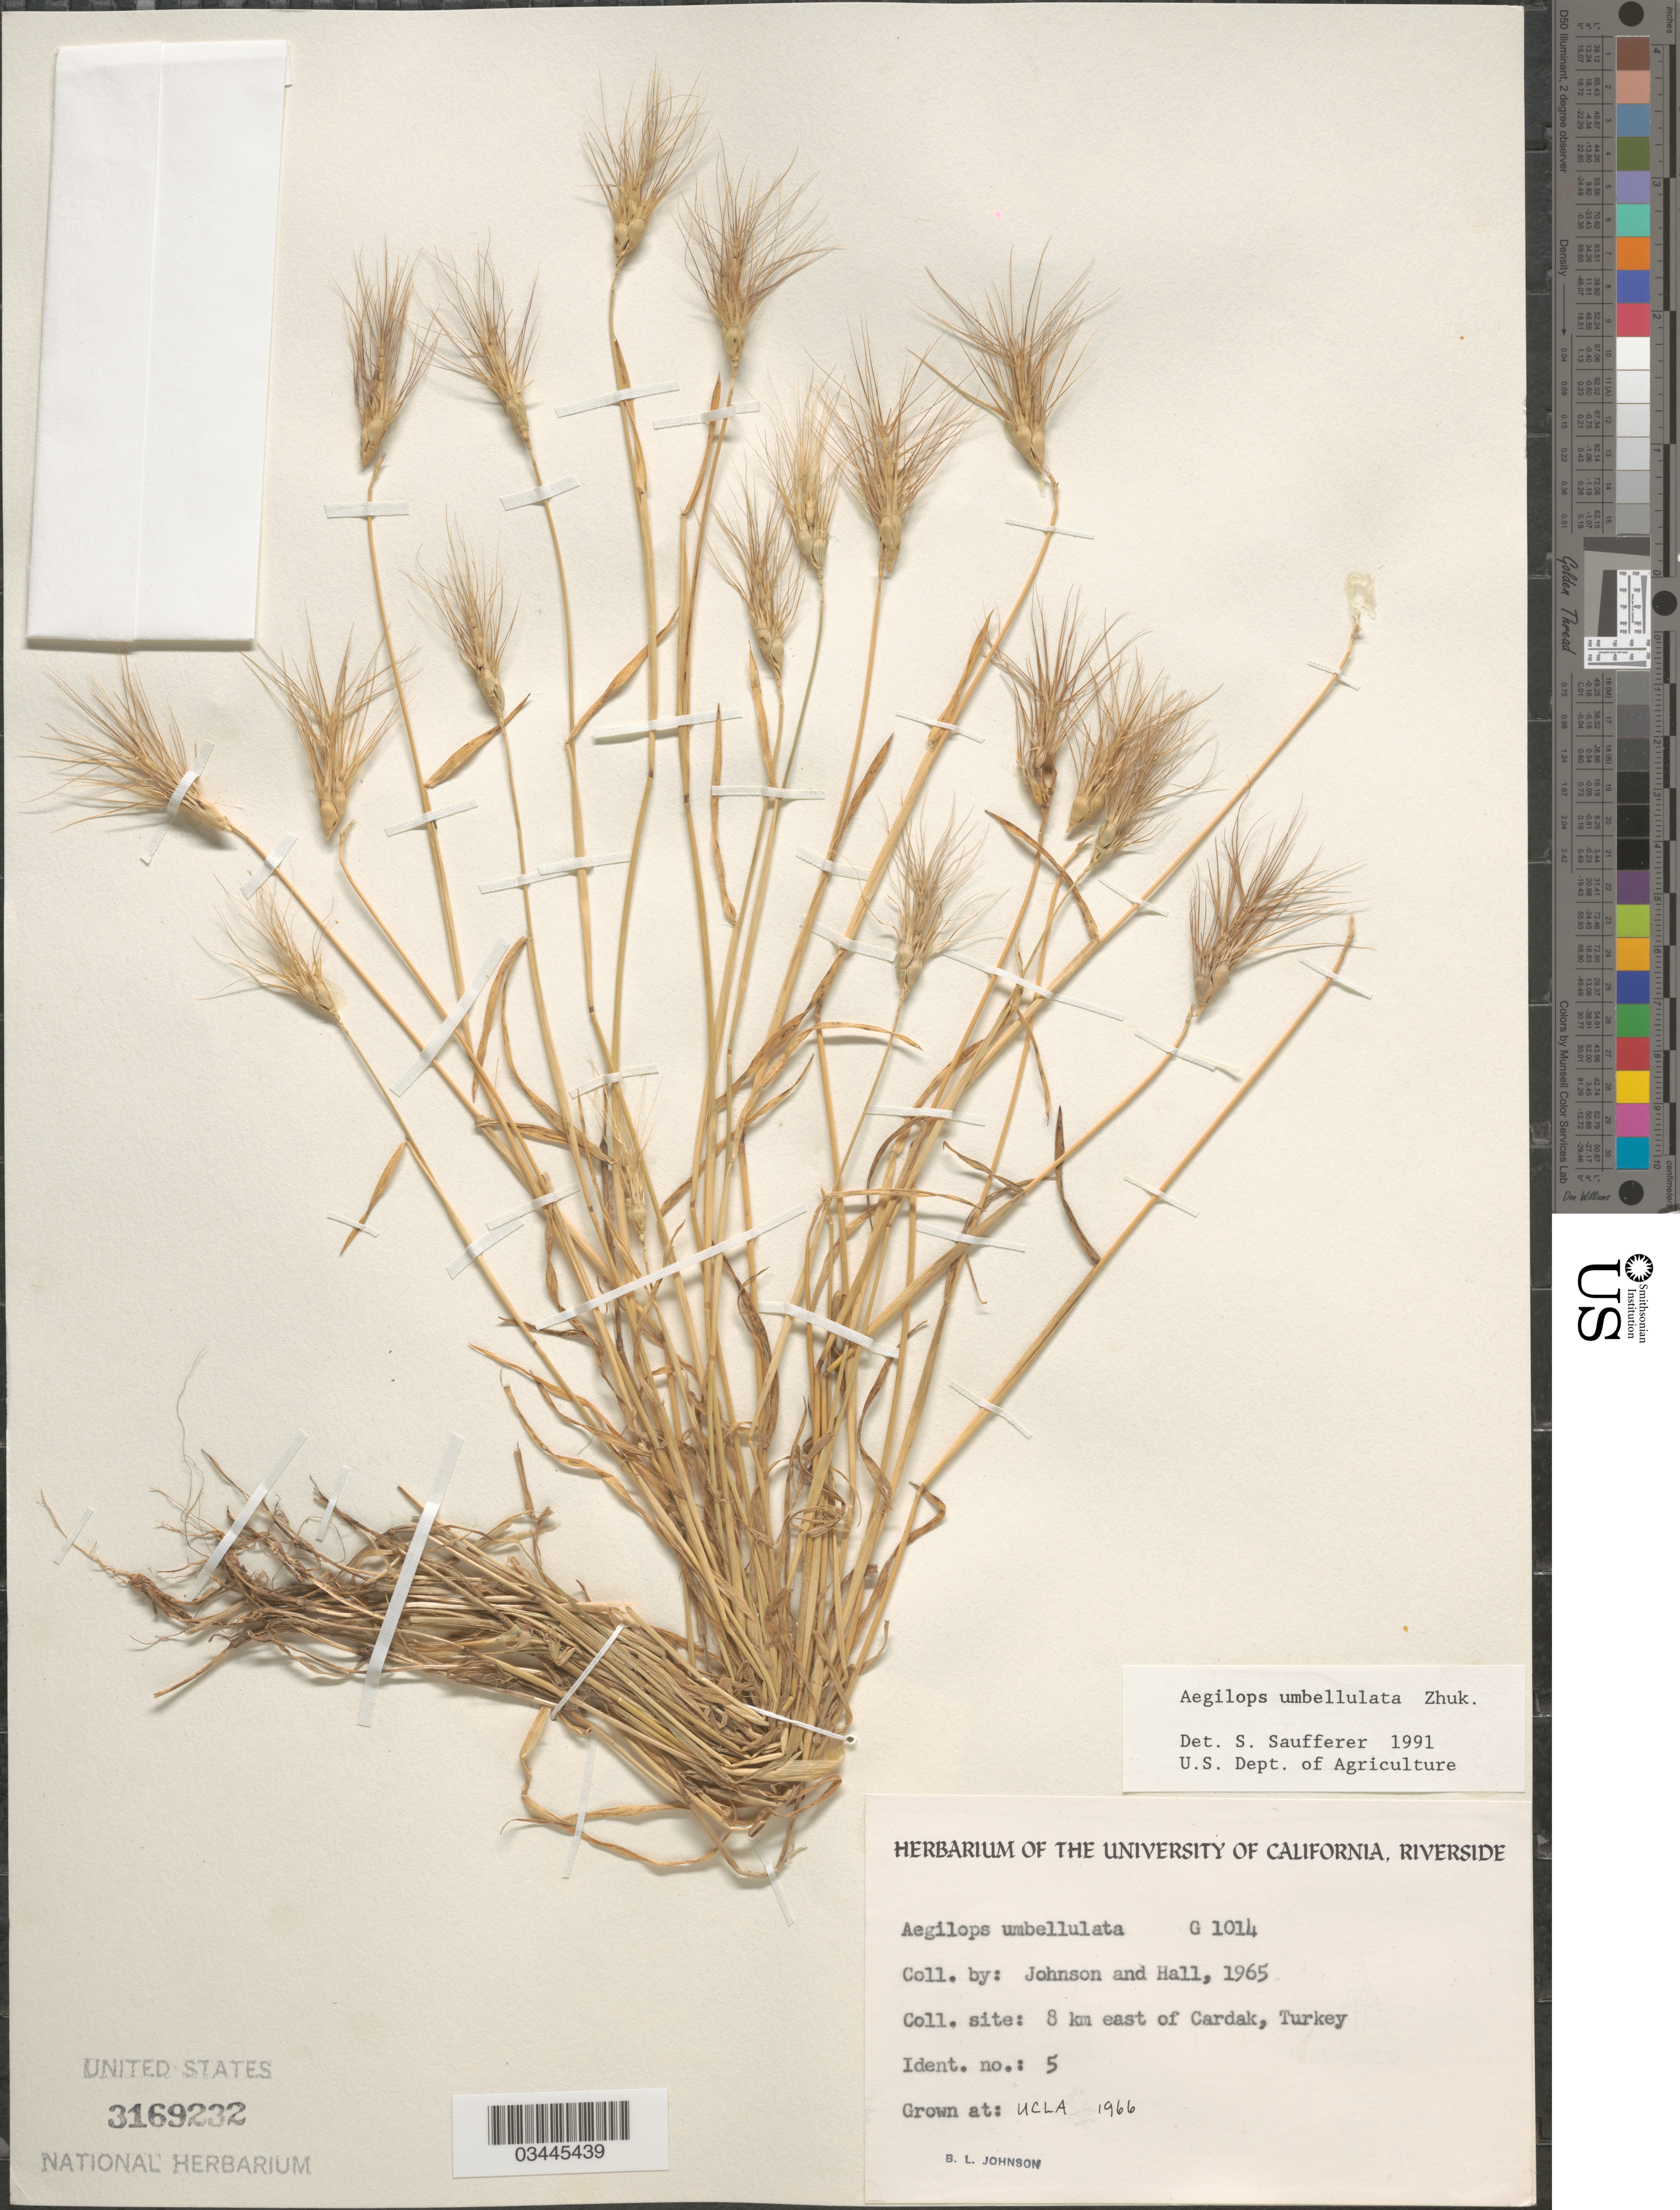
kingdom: Plantae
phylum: Tracheophyta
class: Liliopsida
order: Poales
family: Poaceae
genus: Aegilops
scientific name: Aegilops umbellulata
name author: Zhuk.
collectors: B. Johnson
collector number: G1014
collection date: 1966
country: United States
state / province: California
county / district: Los Angeles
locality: UCLA.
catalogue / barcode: US 3169232